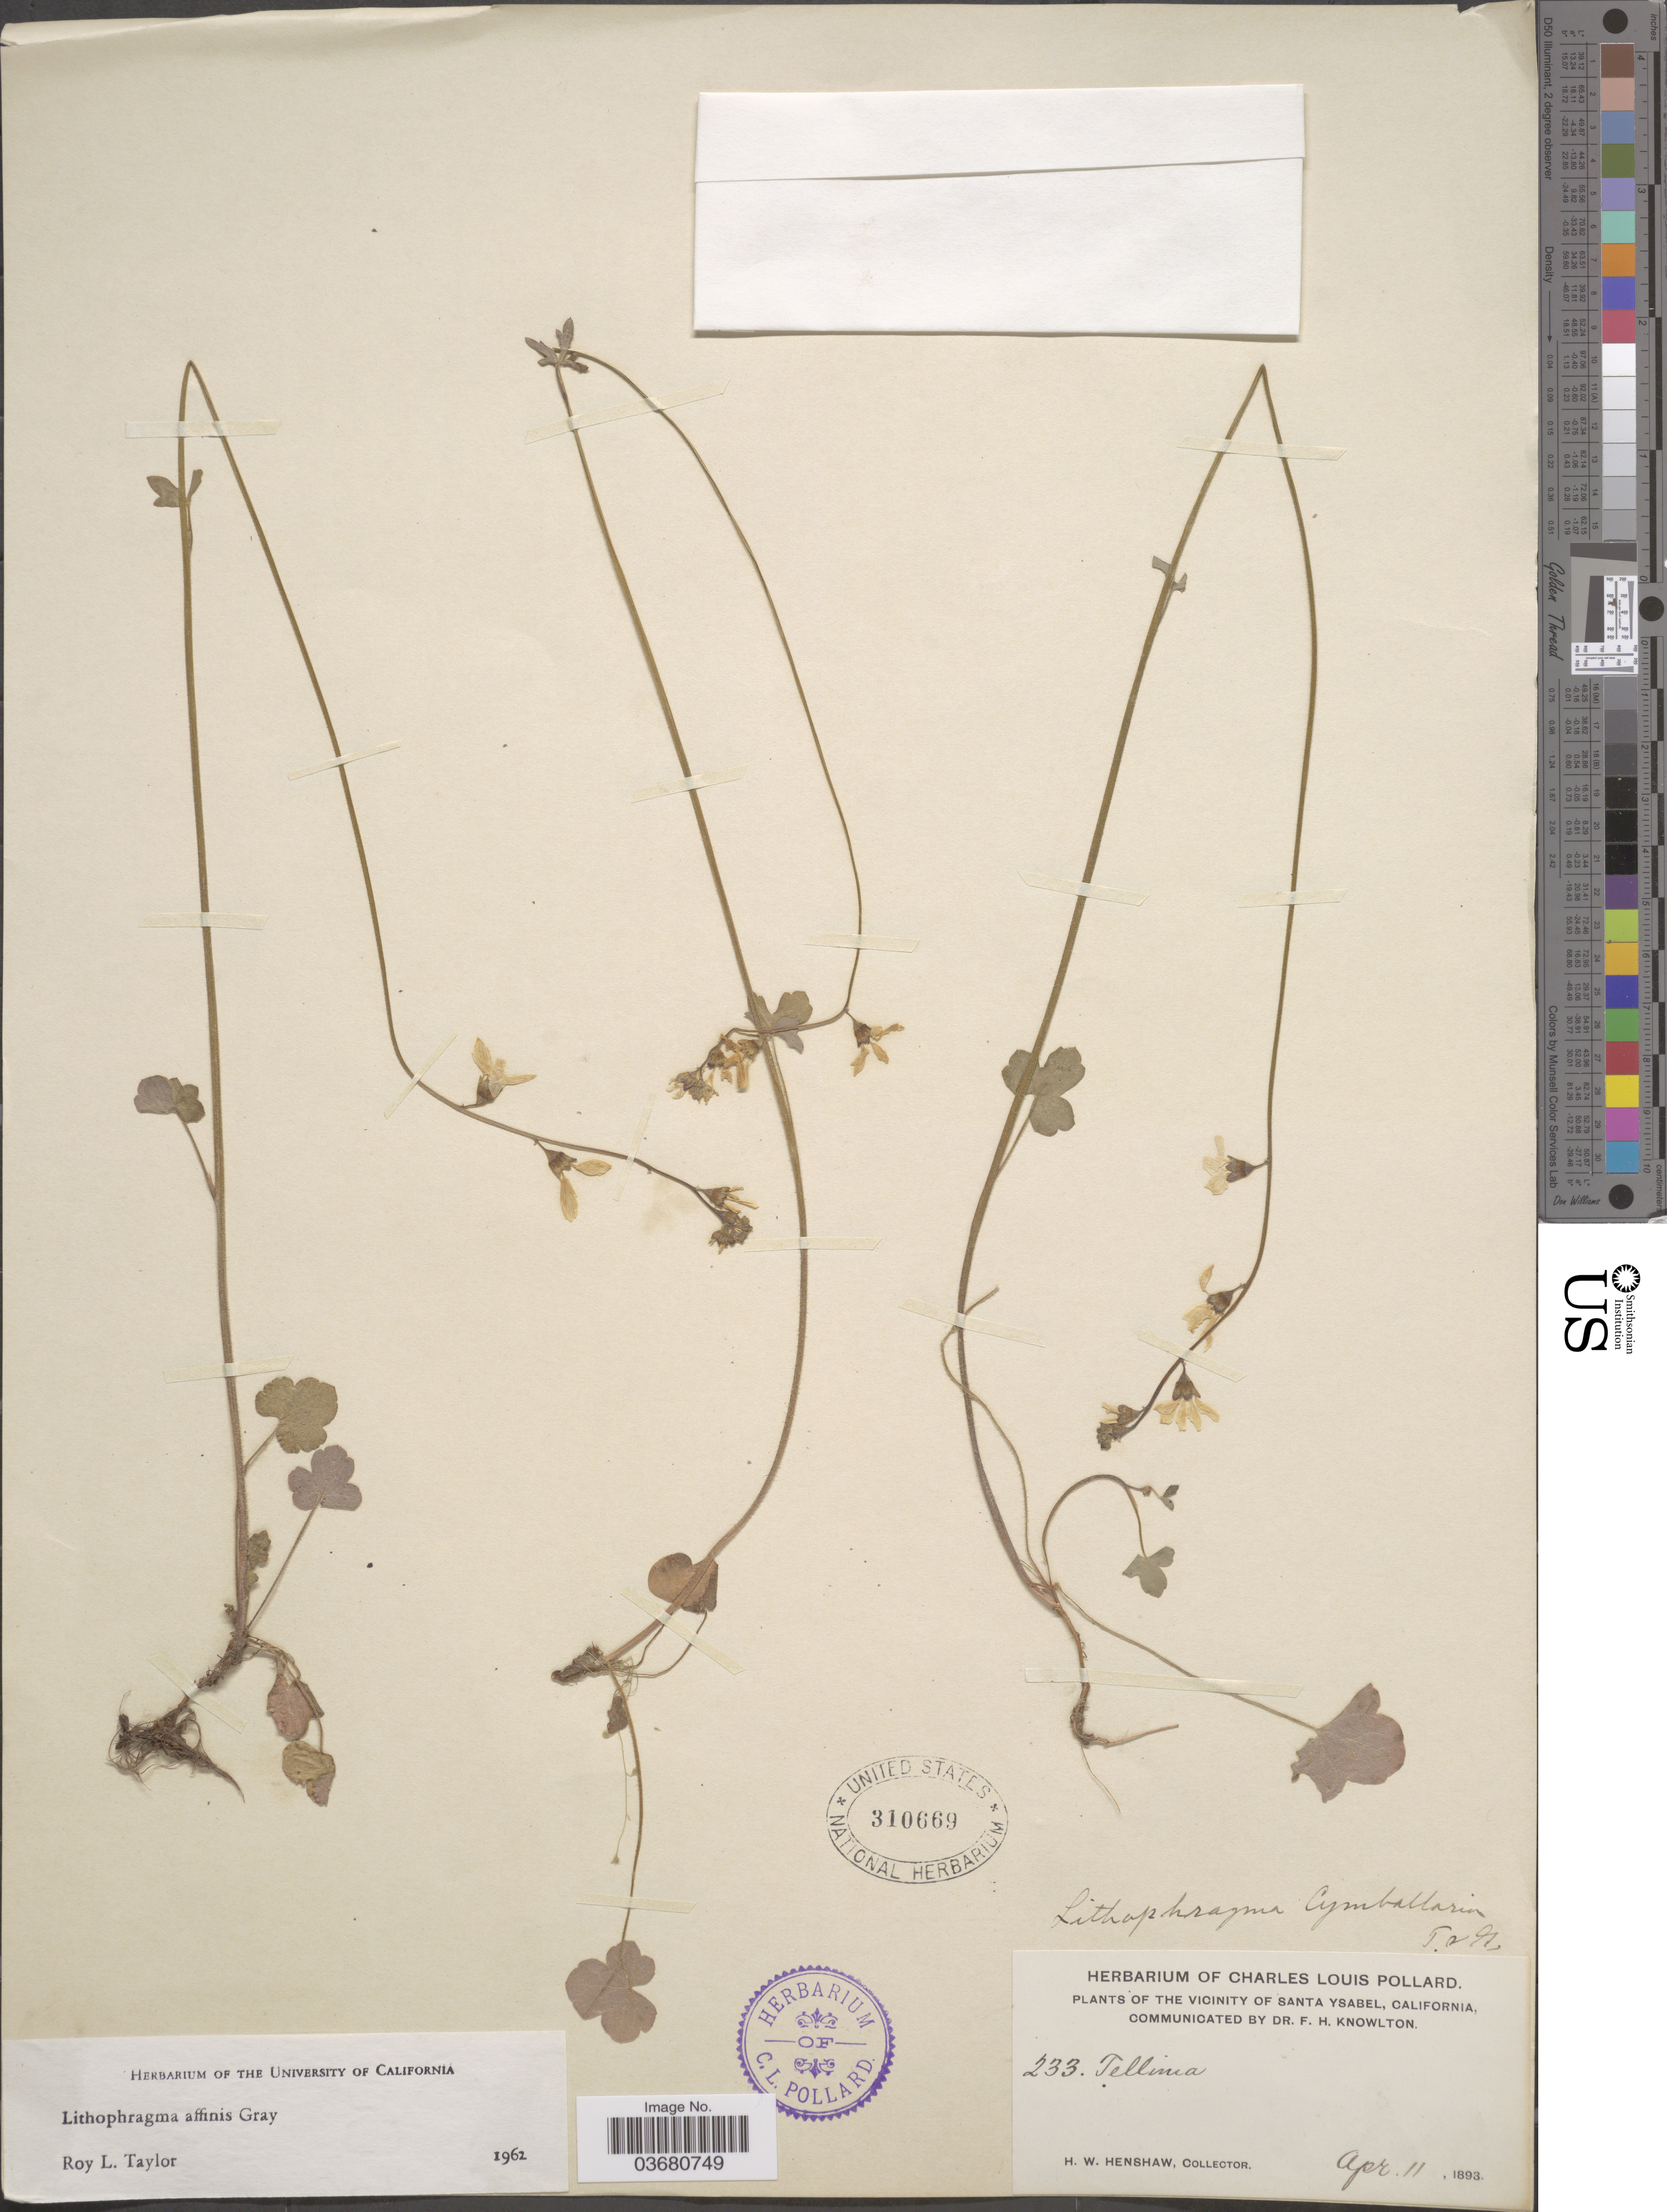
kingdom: Plantae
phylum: Tracheophyta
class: Magnoliopsida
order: Saxifragales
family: Saxifragaceae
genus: Lithophragma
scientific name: Lithophragma affine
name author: A. Gray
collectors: H. Henshaw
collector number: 233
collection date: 1893-04-11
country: United States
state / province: California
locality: Vicinity of Santa Ysabel.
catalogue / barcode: US 310669